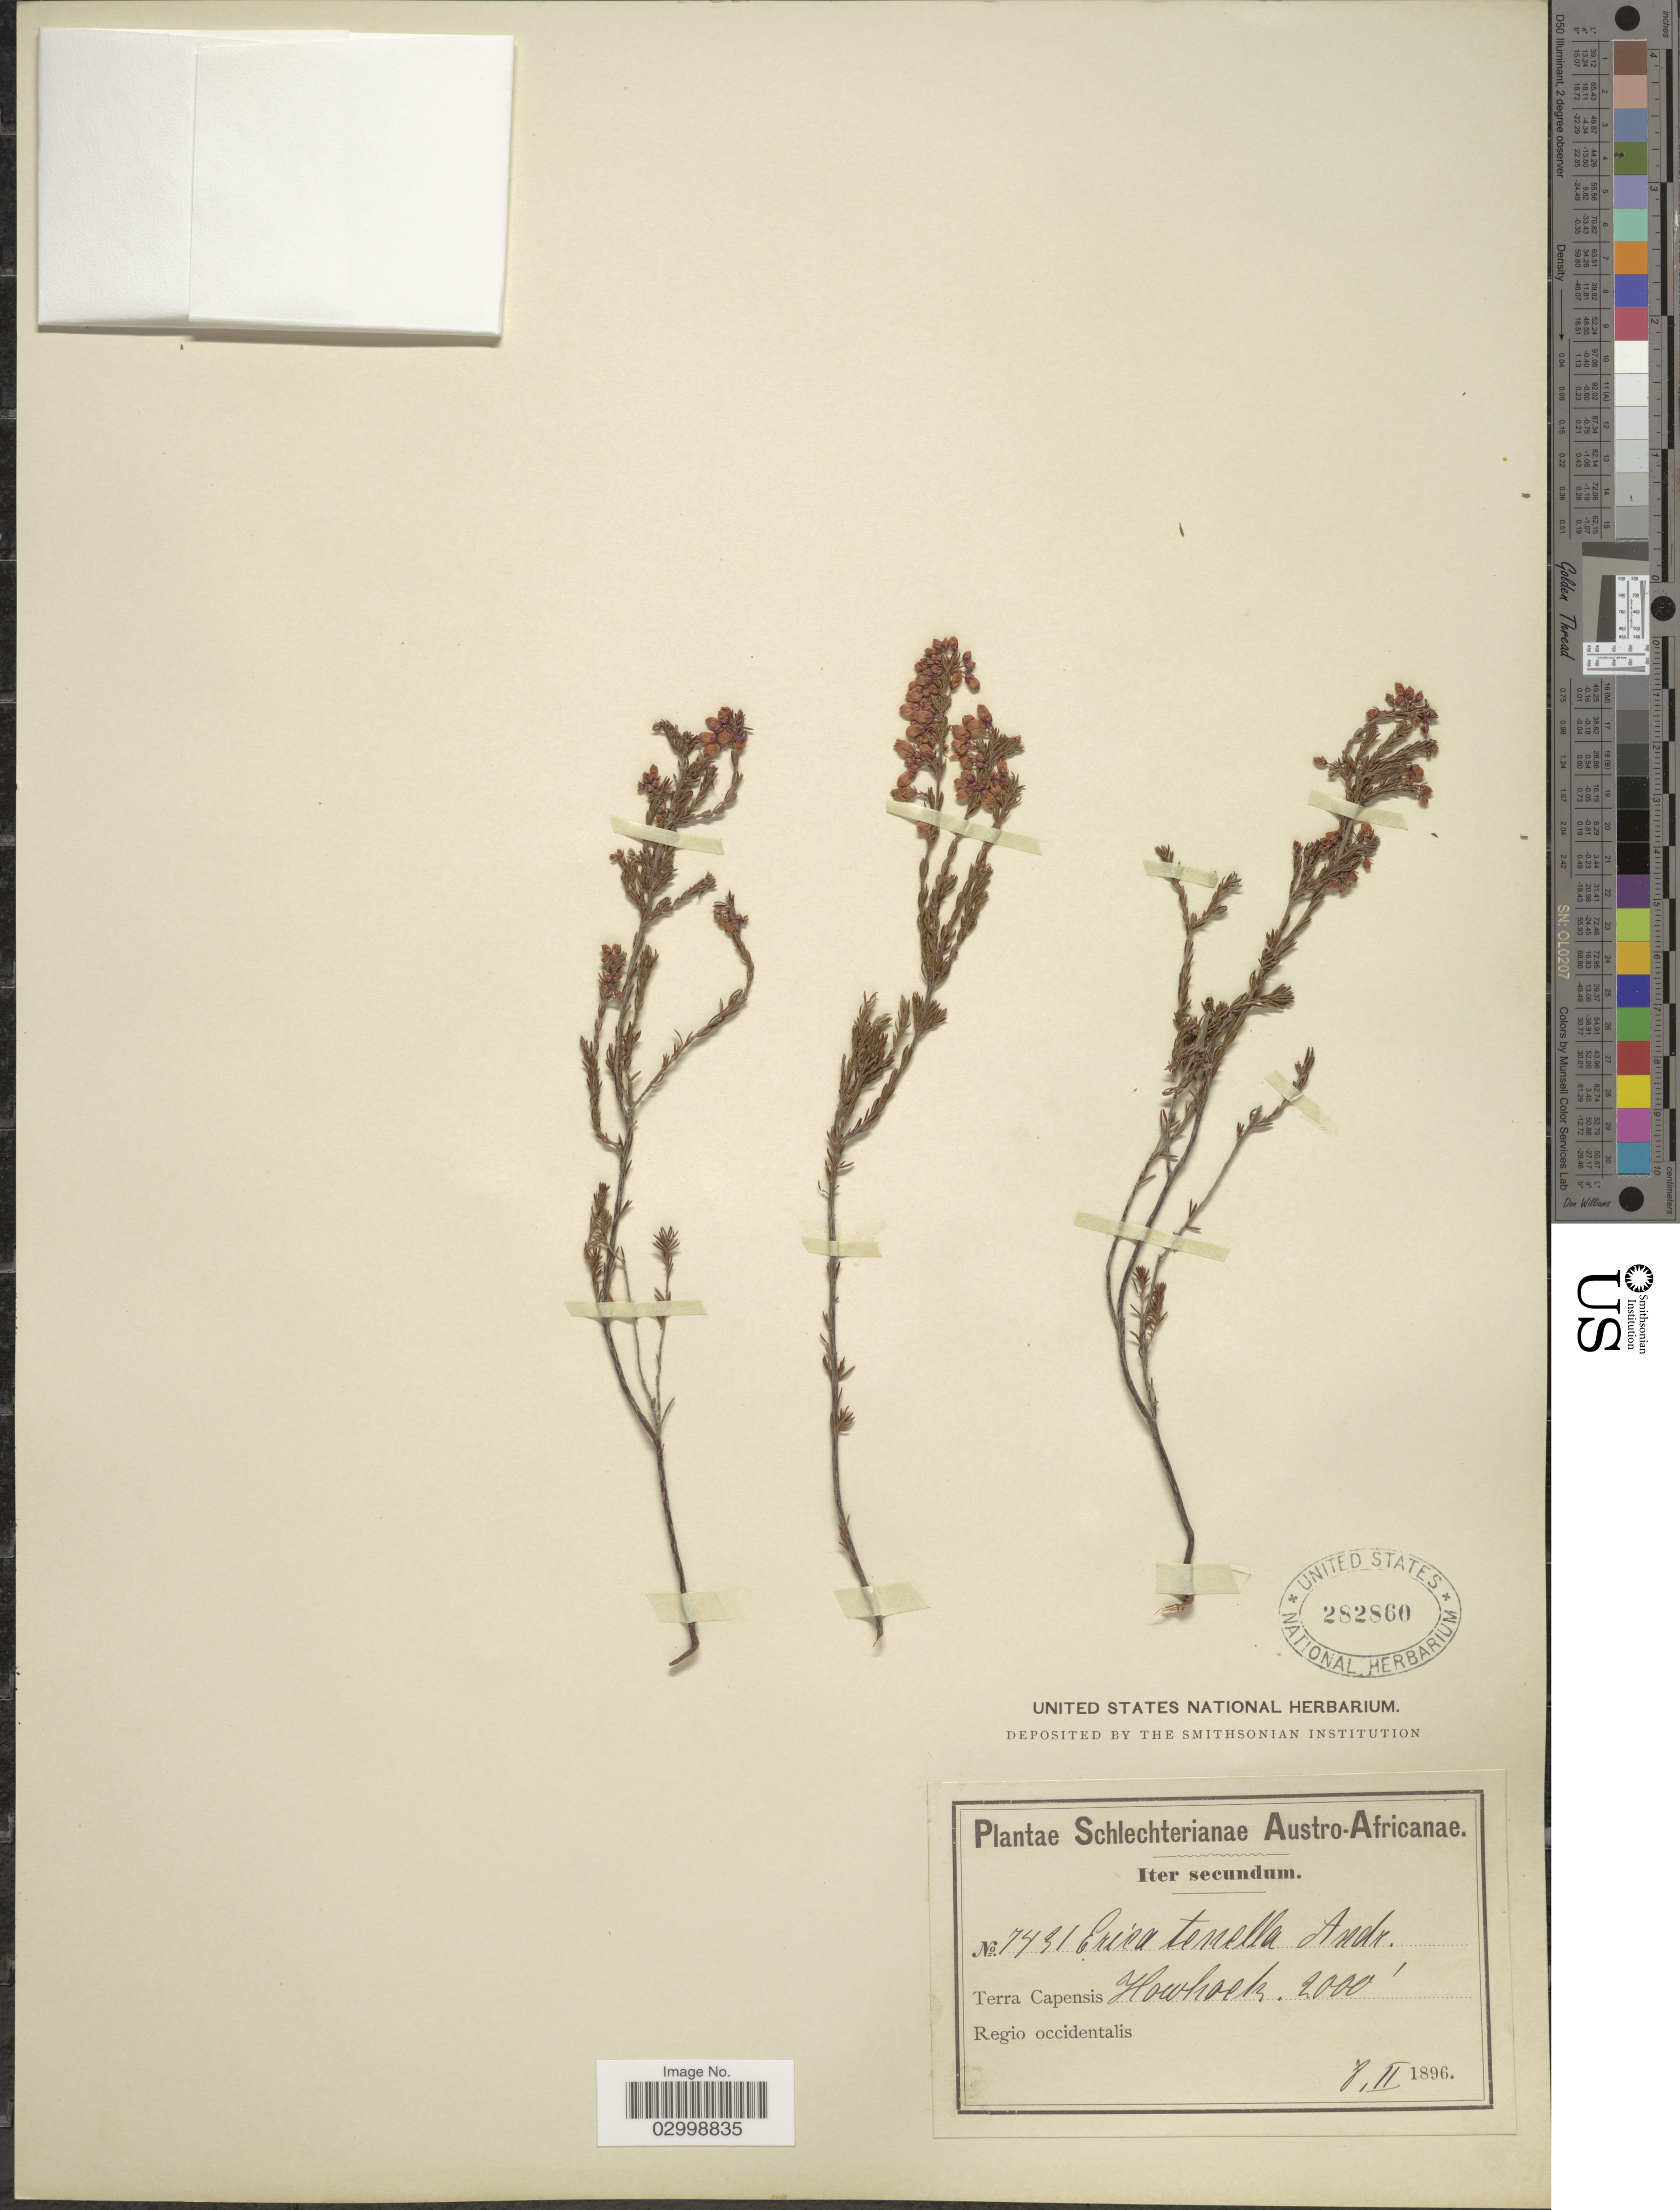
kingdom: Plantae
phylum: Tracheophyta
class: Magnoliopsida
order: Ericales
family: Ericaceae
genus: Erica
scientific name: Erica tenella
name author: Andrews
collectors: Schlechter, --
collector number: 7431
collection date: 1896-02-08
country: South Africa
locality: Austro-Africanae. Terra Capensis. Howhoek. Regio occidentalis.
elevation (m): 610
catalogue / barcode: US 282860